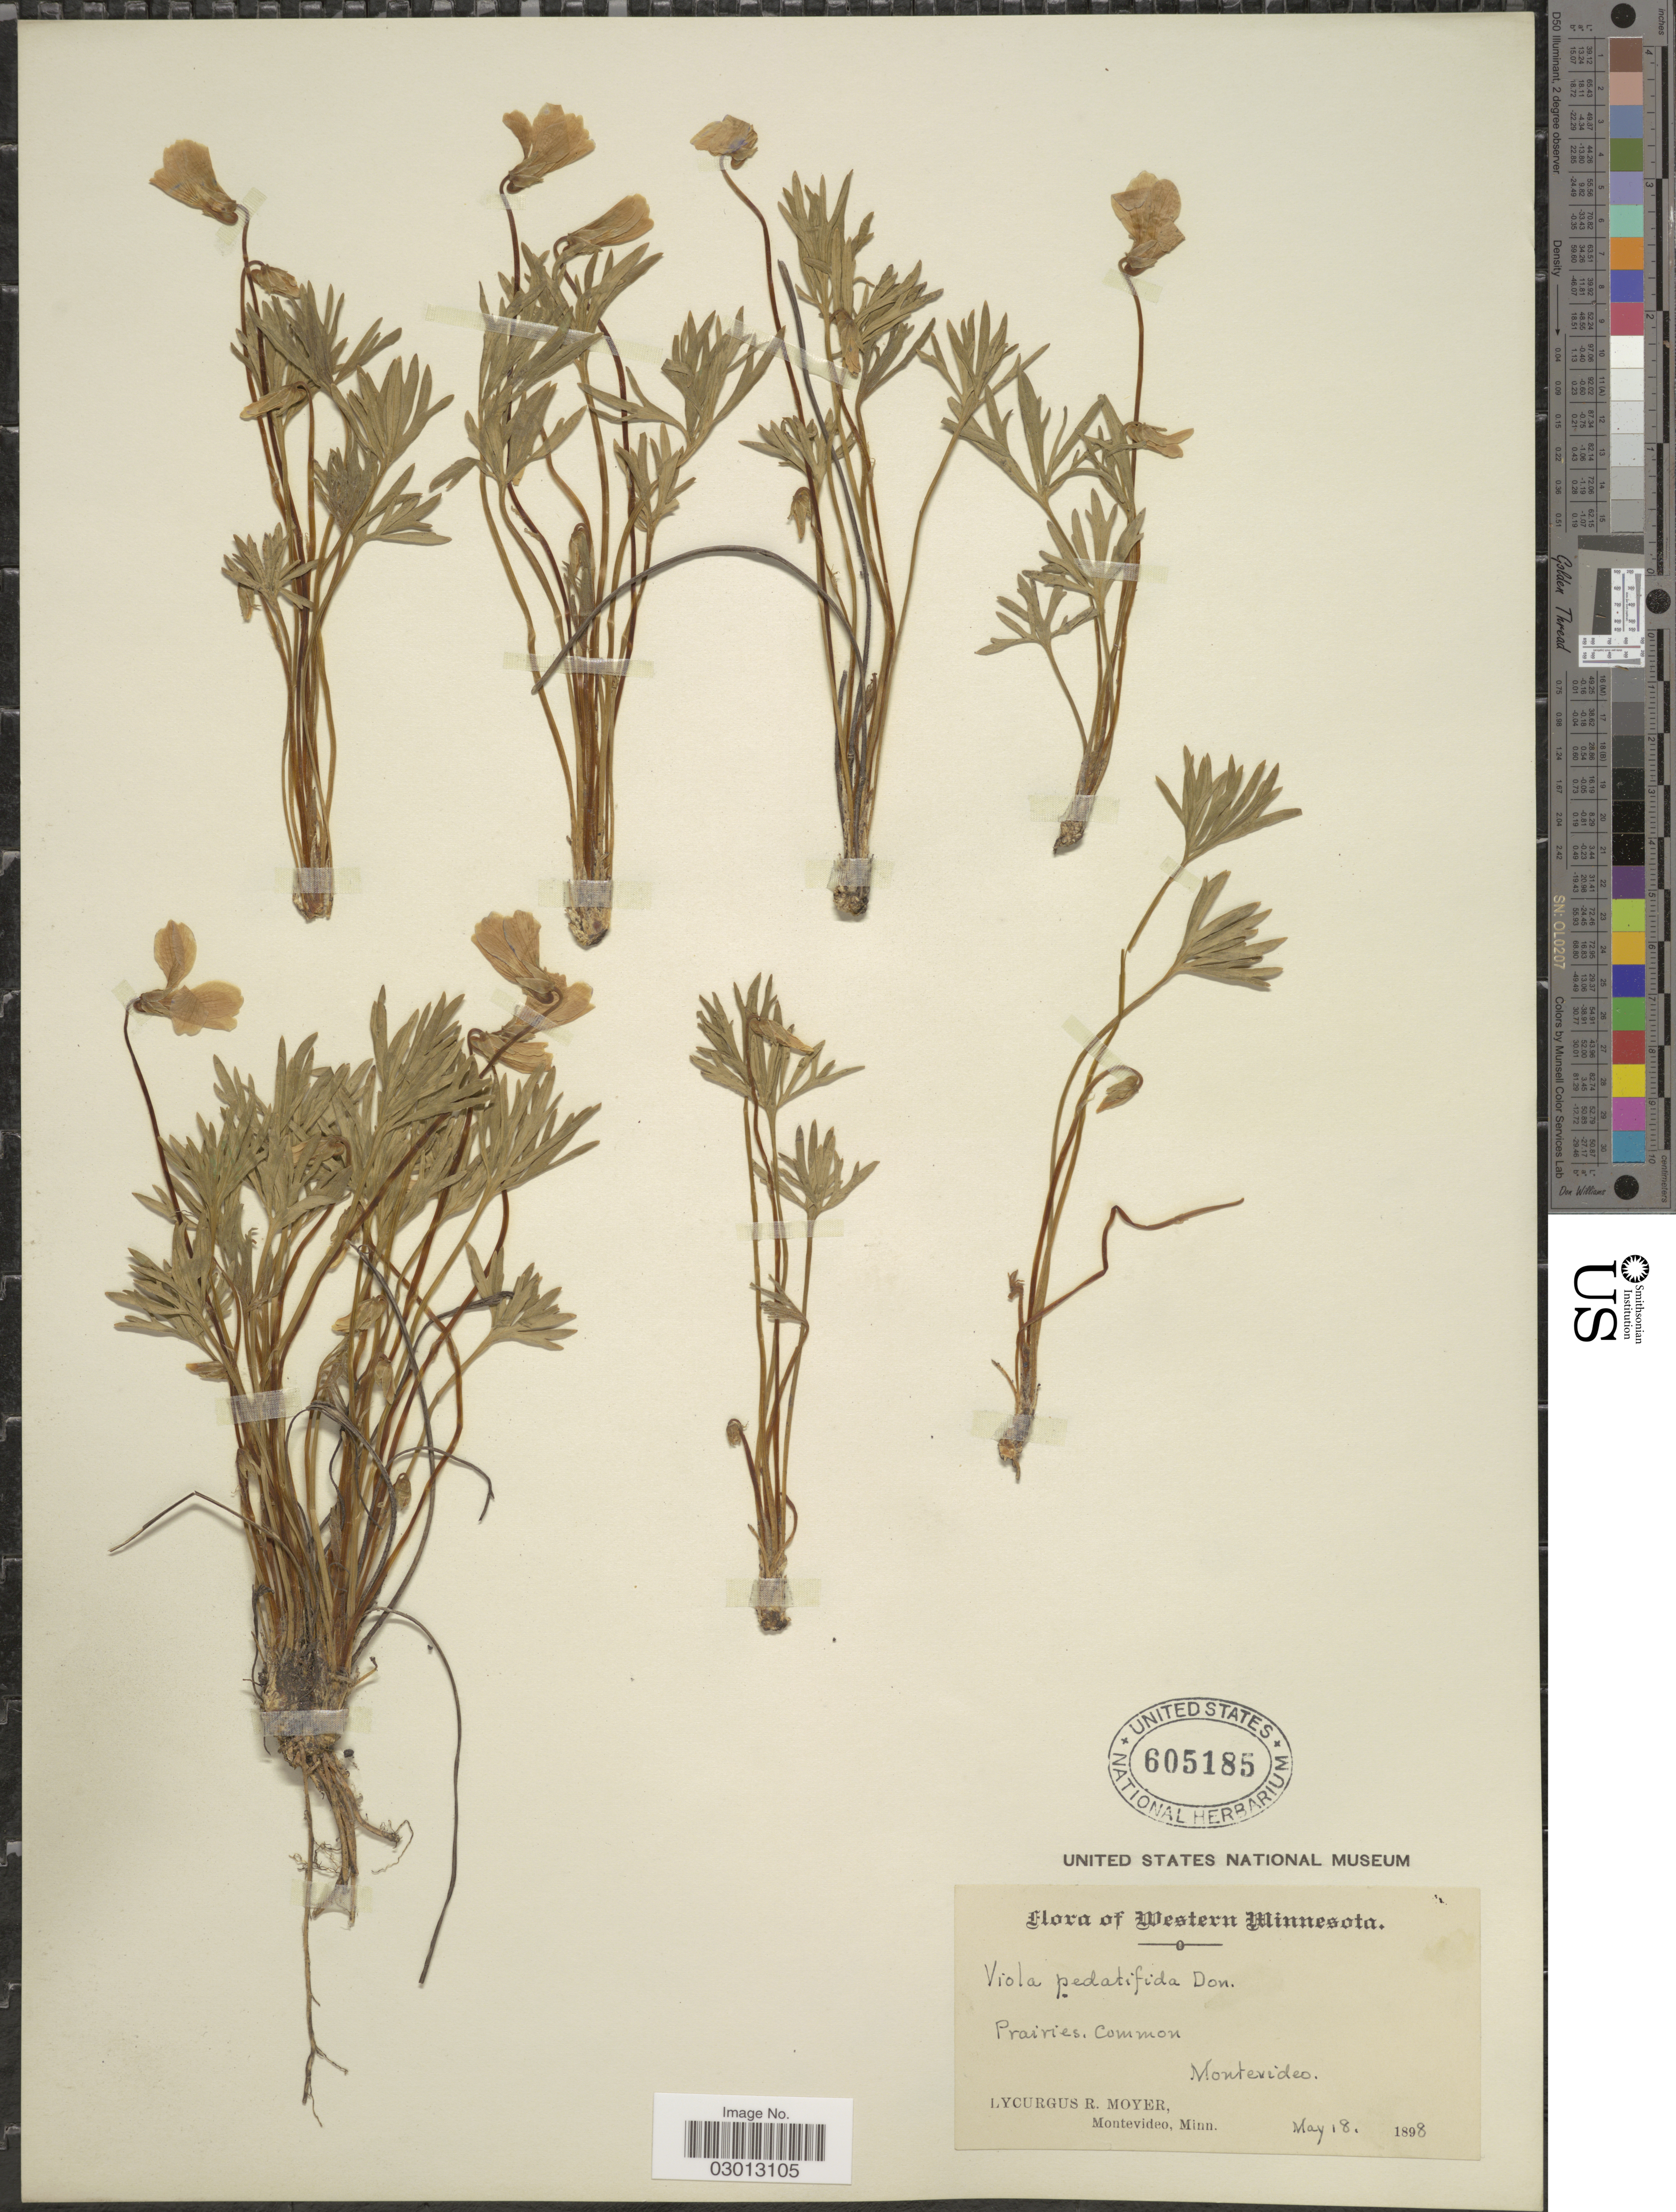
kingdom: Plantae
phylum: Tracheophyta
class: Magnoliopsida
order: Malpighiales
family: Violaceae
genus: Viola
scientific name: Viola pedatifida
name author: G. Don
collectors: L. Moyer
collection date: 1898-05-18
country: United States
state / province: Minnesota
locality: Western Minnesota. Prairies, Common. Montevideo.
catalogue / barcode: US 605185